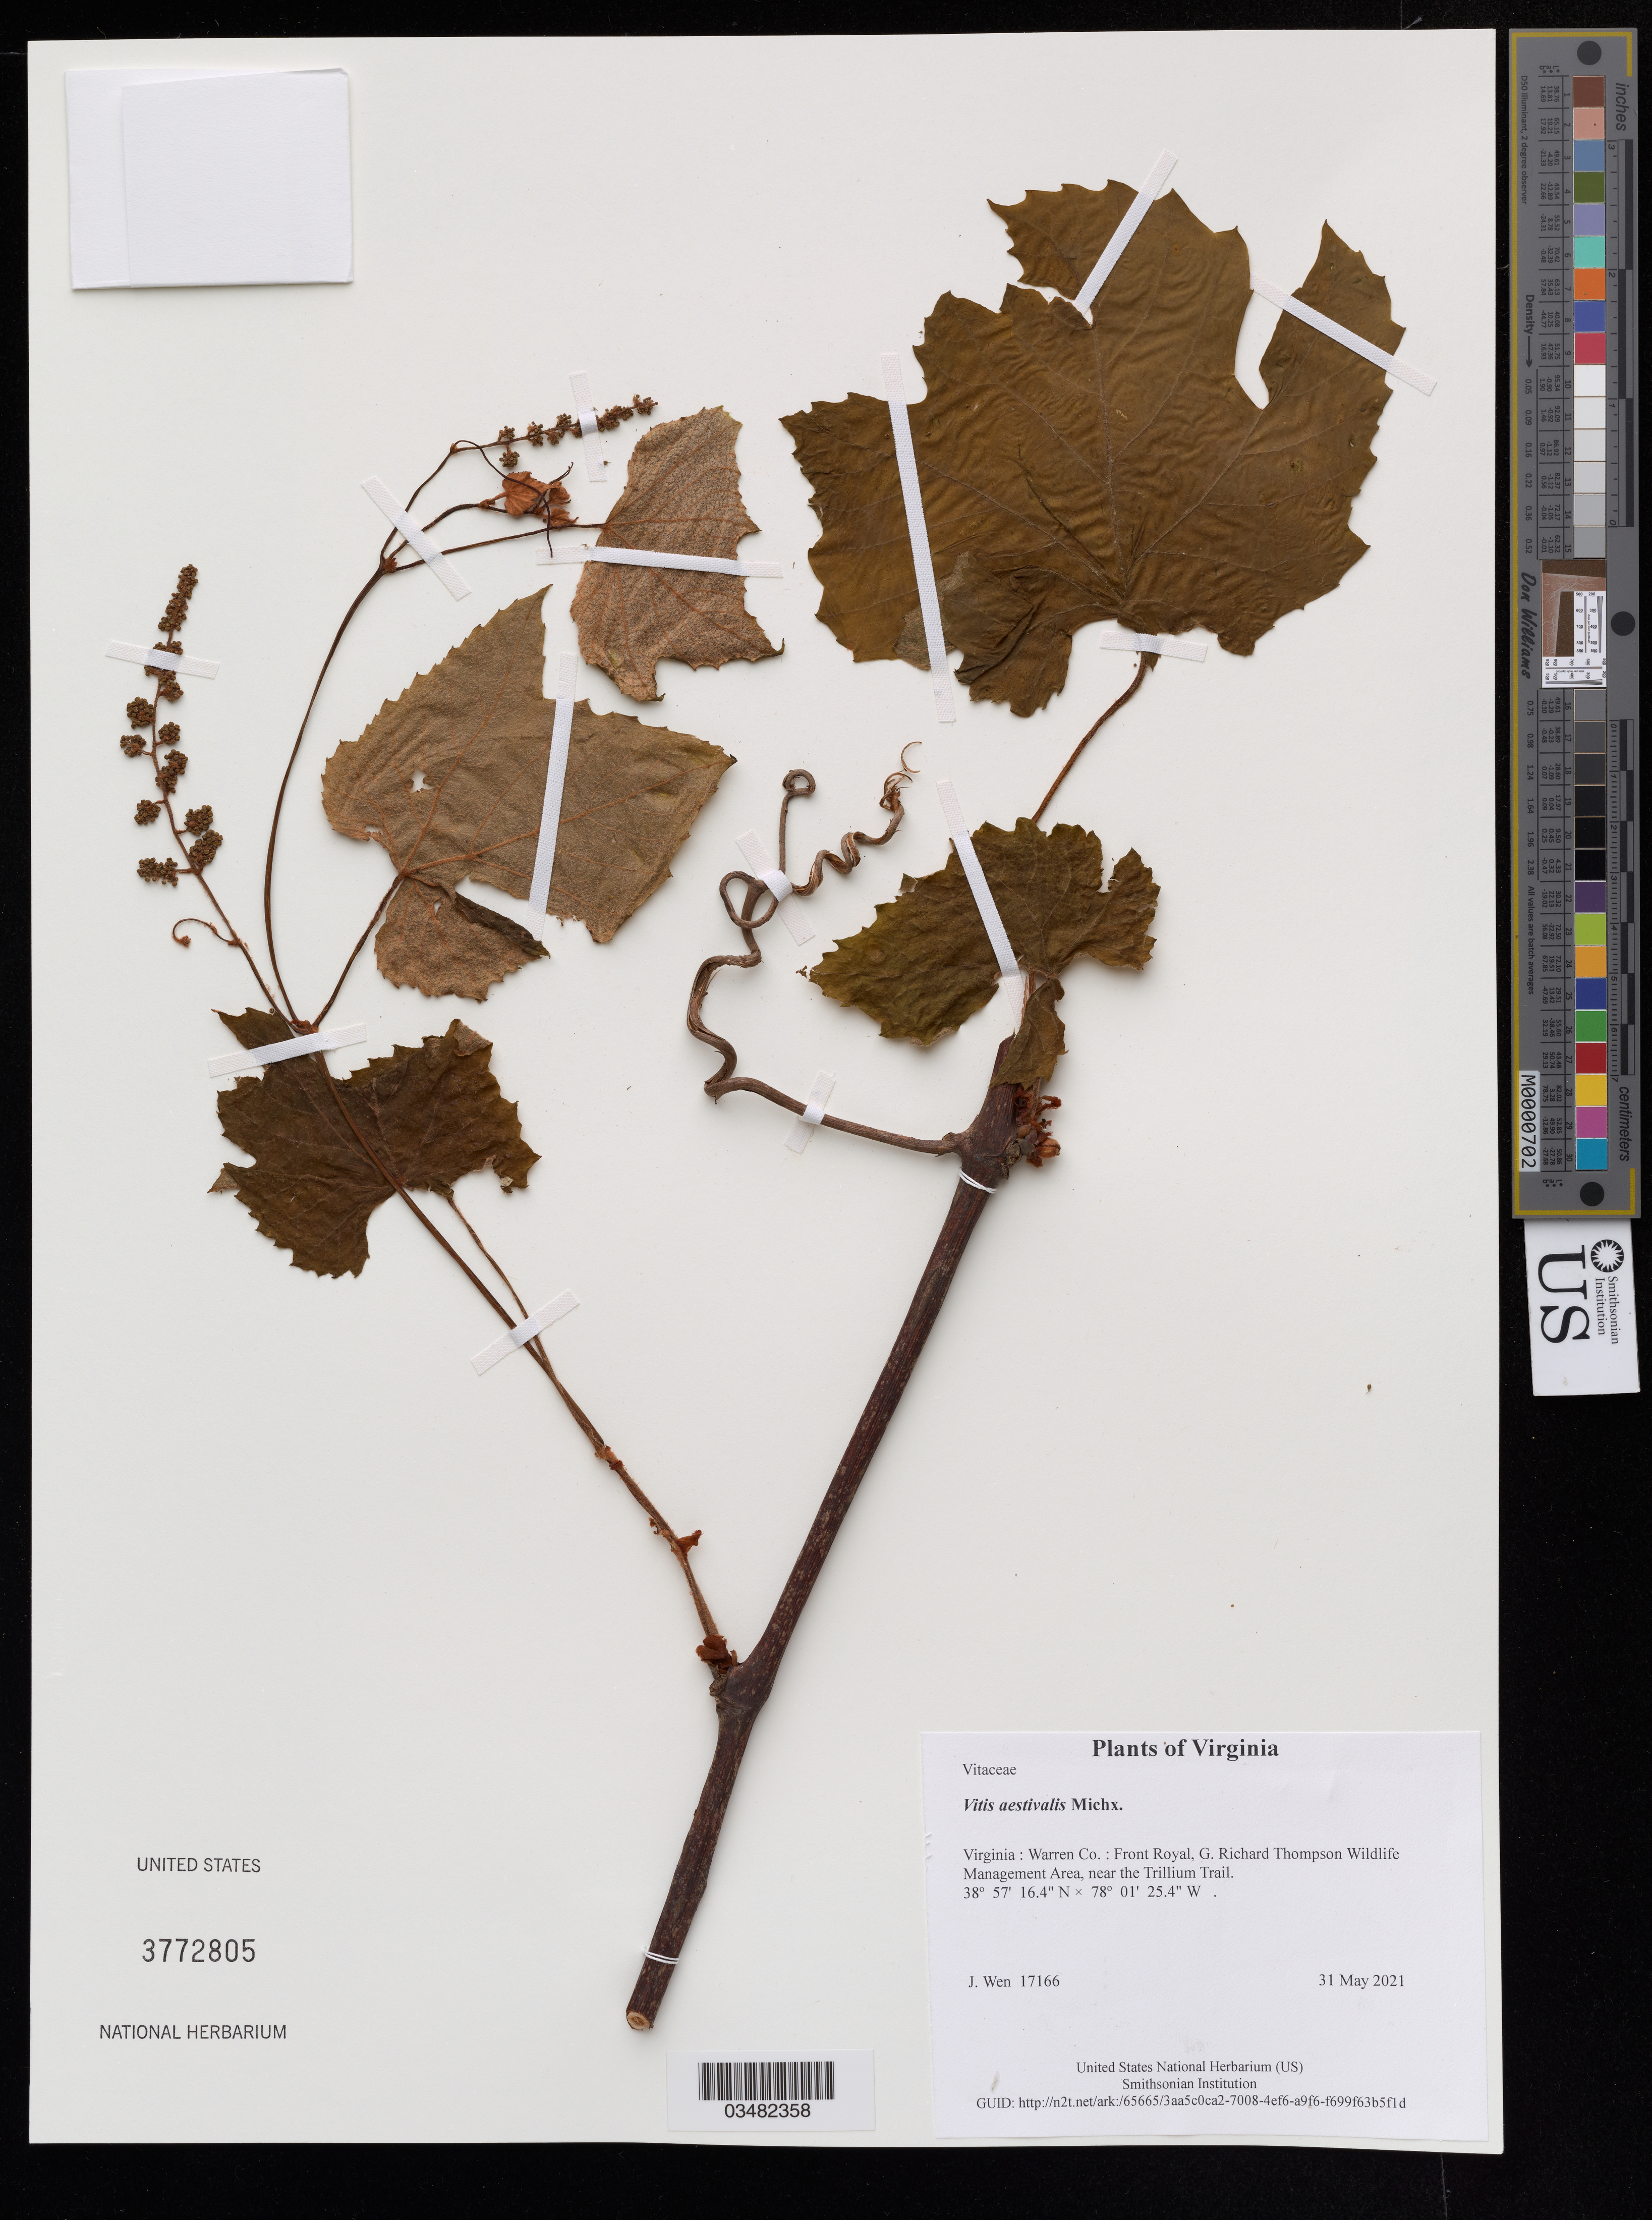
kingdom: Plantae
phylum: Tracheophyta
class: Magnoliopsida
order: Vitales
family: Vitaceae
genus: Vitis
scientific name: Vitis aestivalis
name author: Michx.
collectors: J. Wen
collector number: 17166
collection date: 2021-05-31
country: United States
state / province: Virginia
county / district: Warren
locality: Front Royal, G. Richard Thompson Wildlife Management Area, near the Trillium Trail.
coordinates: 38 57 16.4 N, 78 01 25.4 W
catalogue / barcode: US 3772805